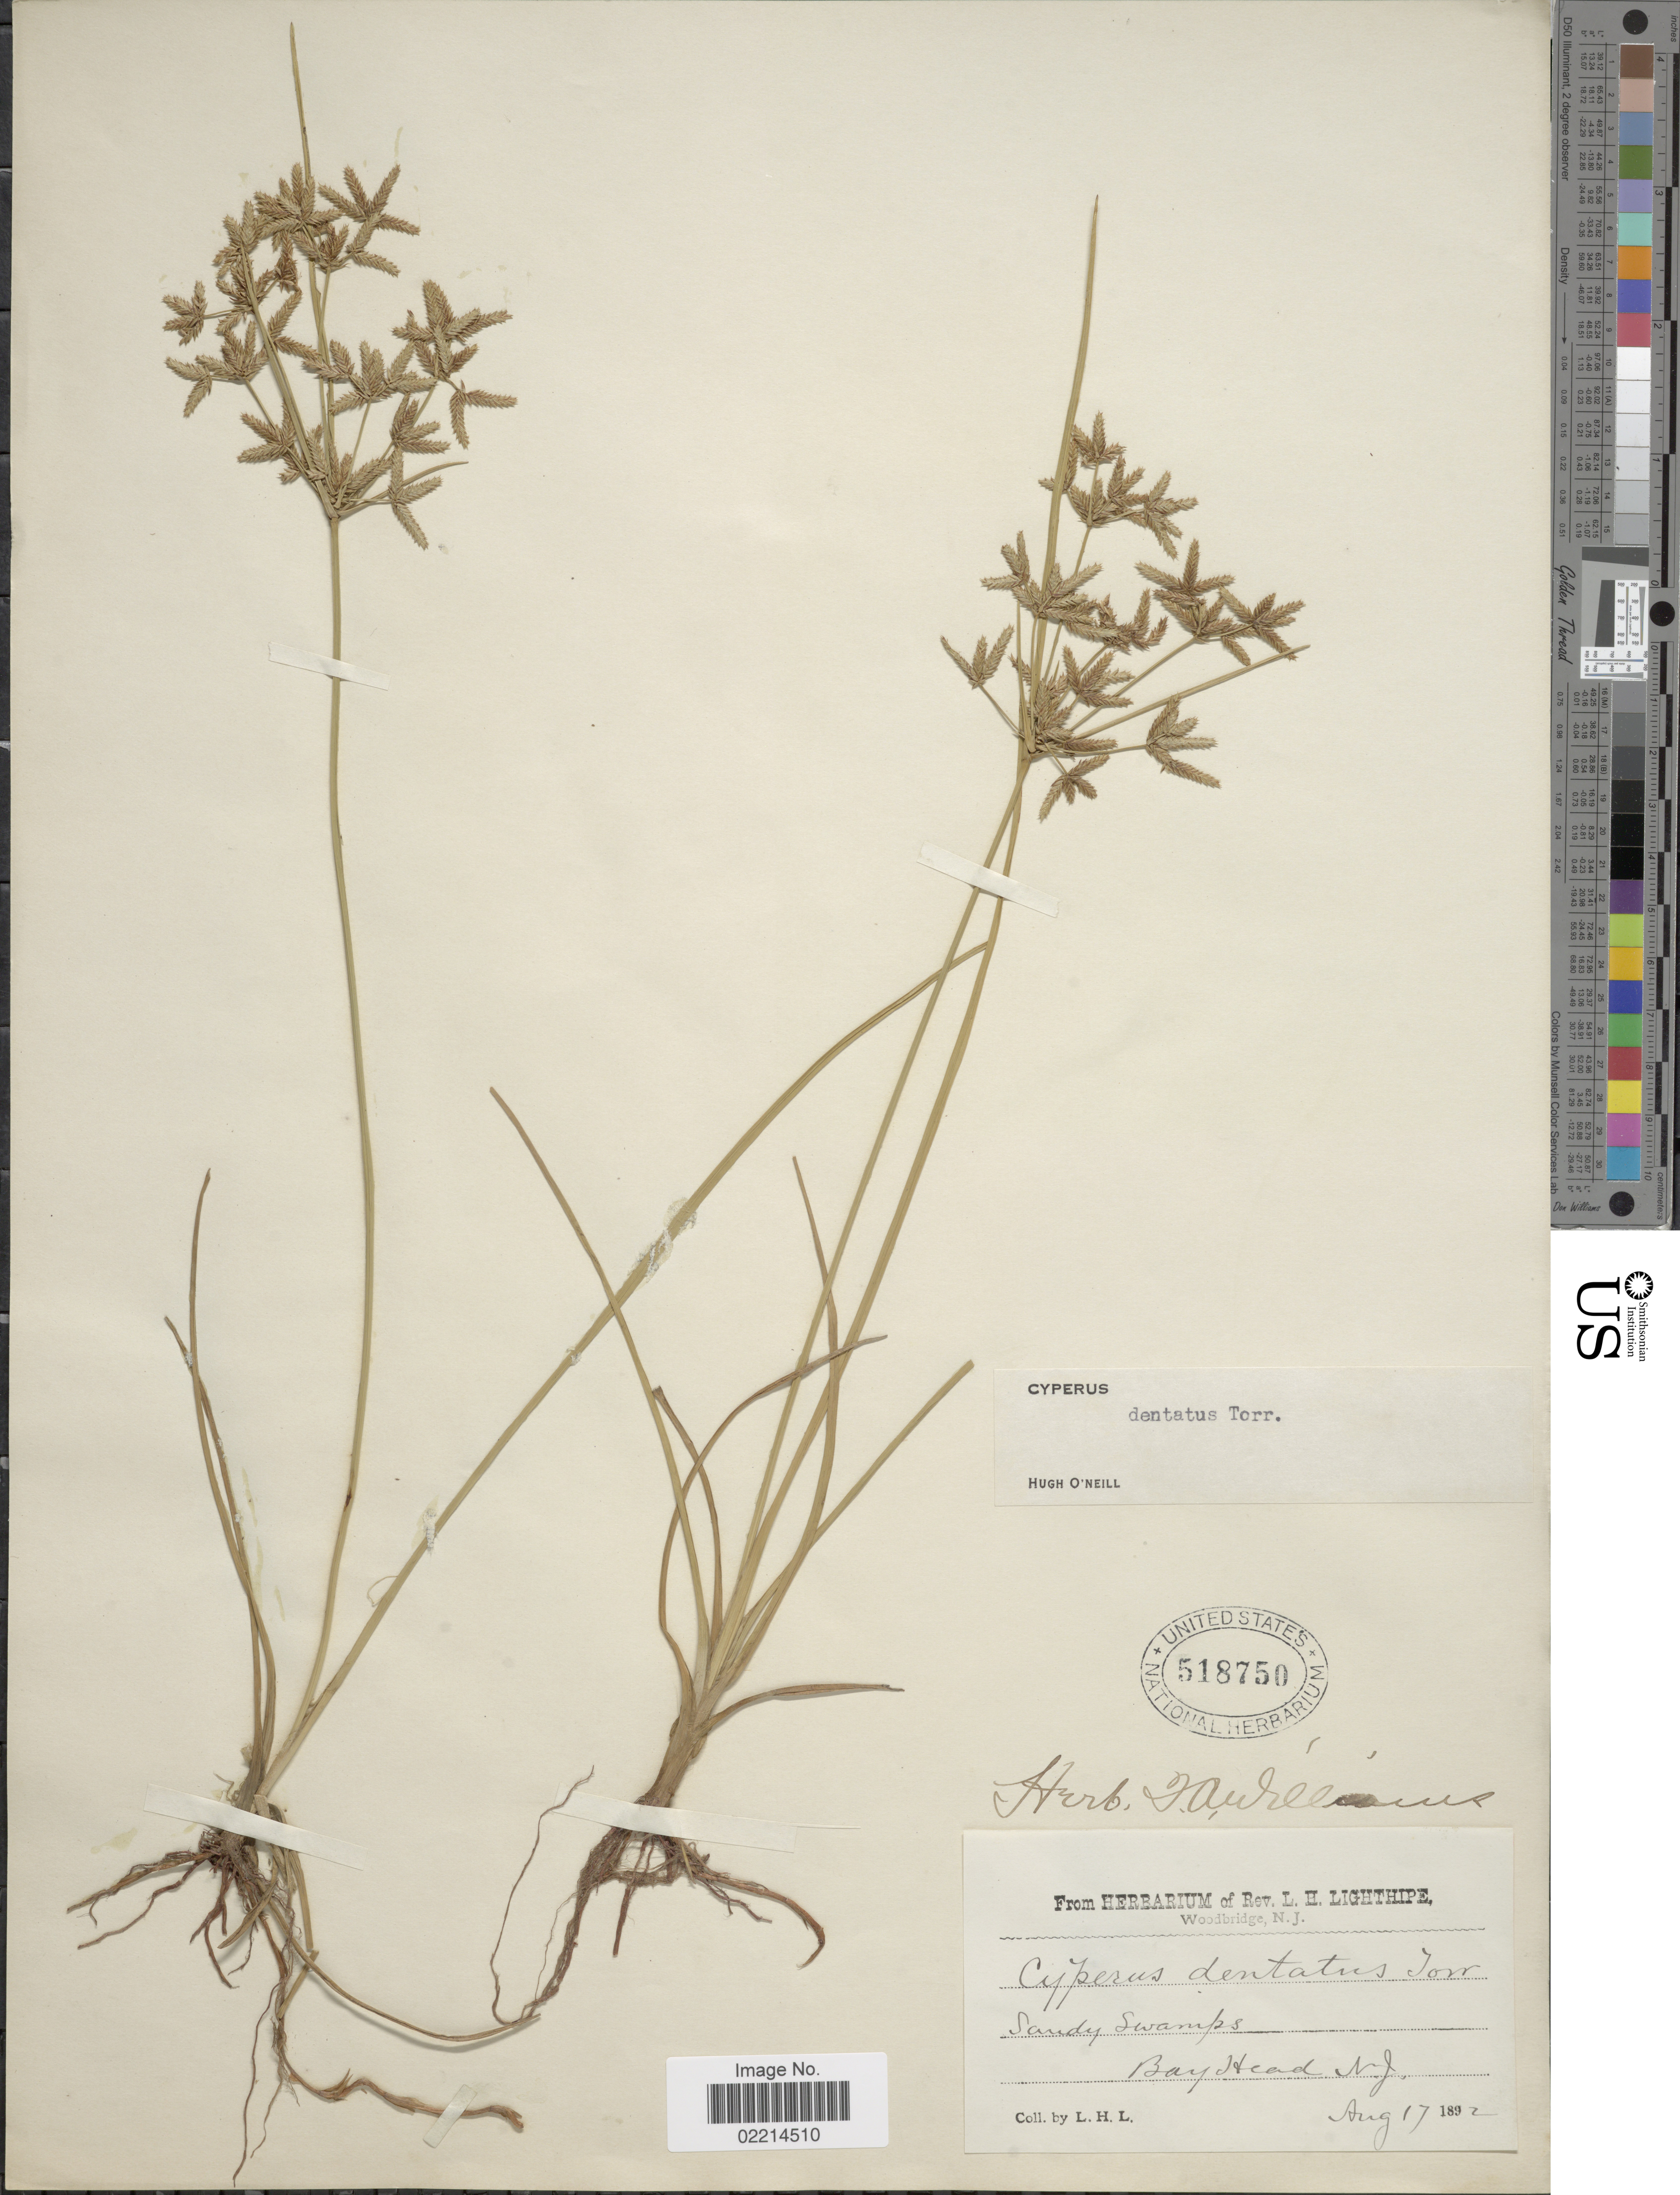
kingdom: Plantae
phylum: Tracheophyta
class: Liliopsida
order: Poales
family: Cyperaceae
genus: Cyperus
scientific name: Cyperus dentatus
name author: Torr.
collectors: L. H. Lighthipe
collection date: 1892-08-17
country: United States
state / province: New Jersey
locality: Sandy swamps, Bay Head.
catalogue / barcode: US 518750